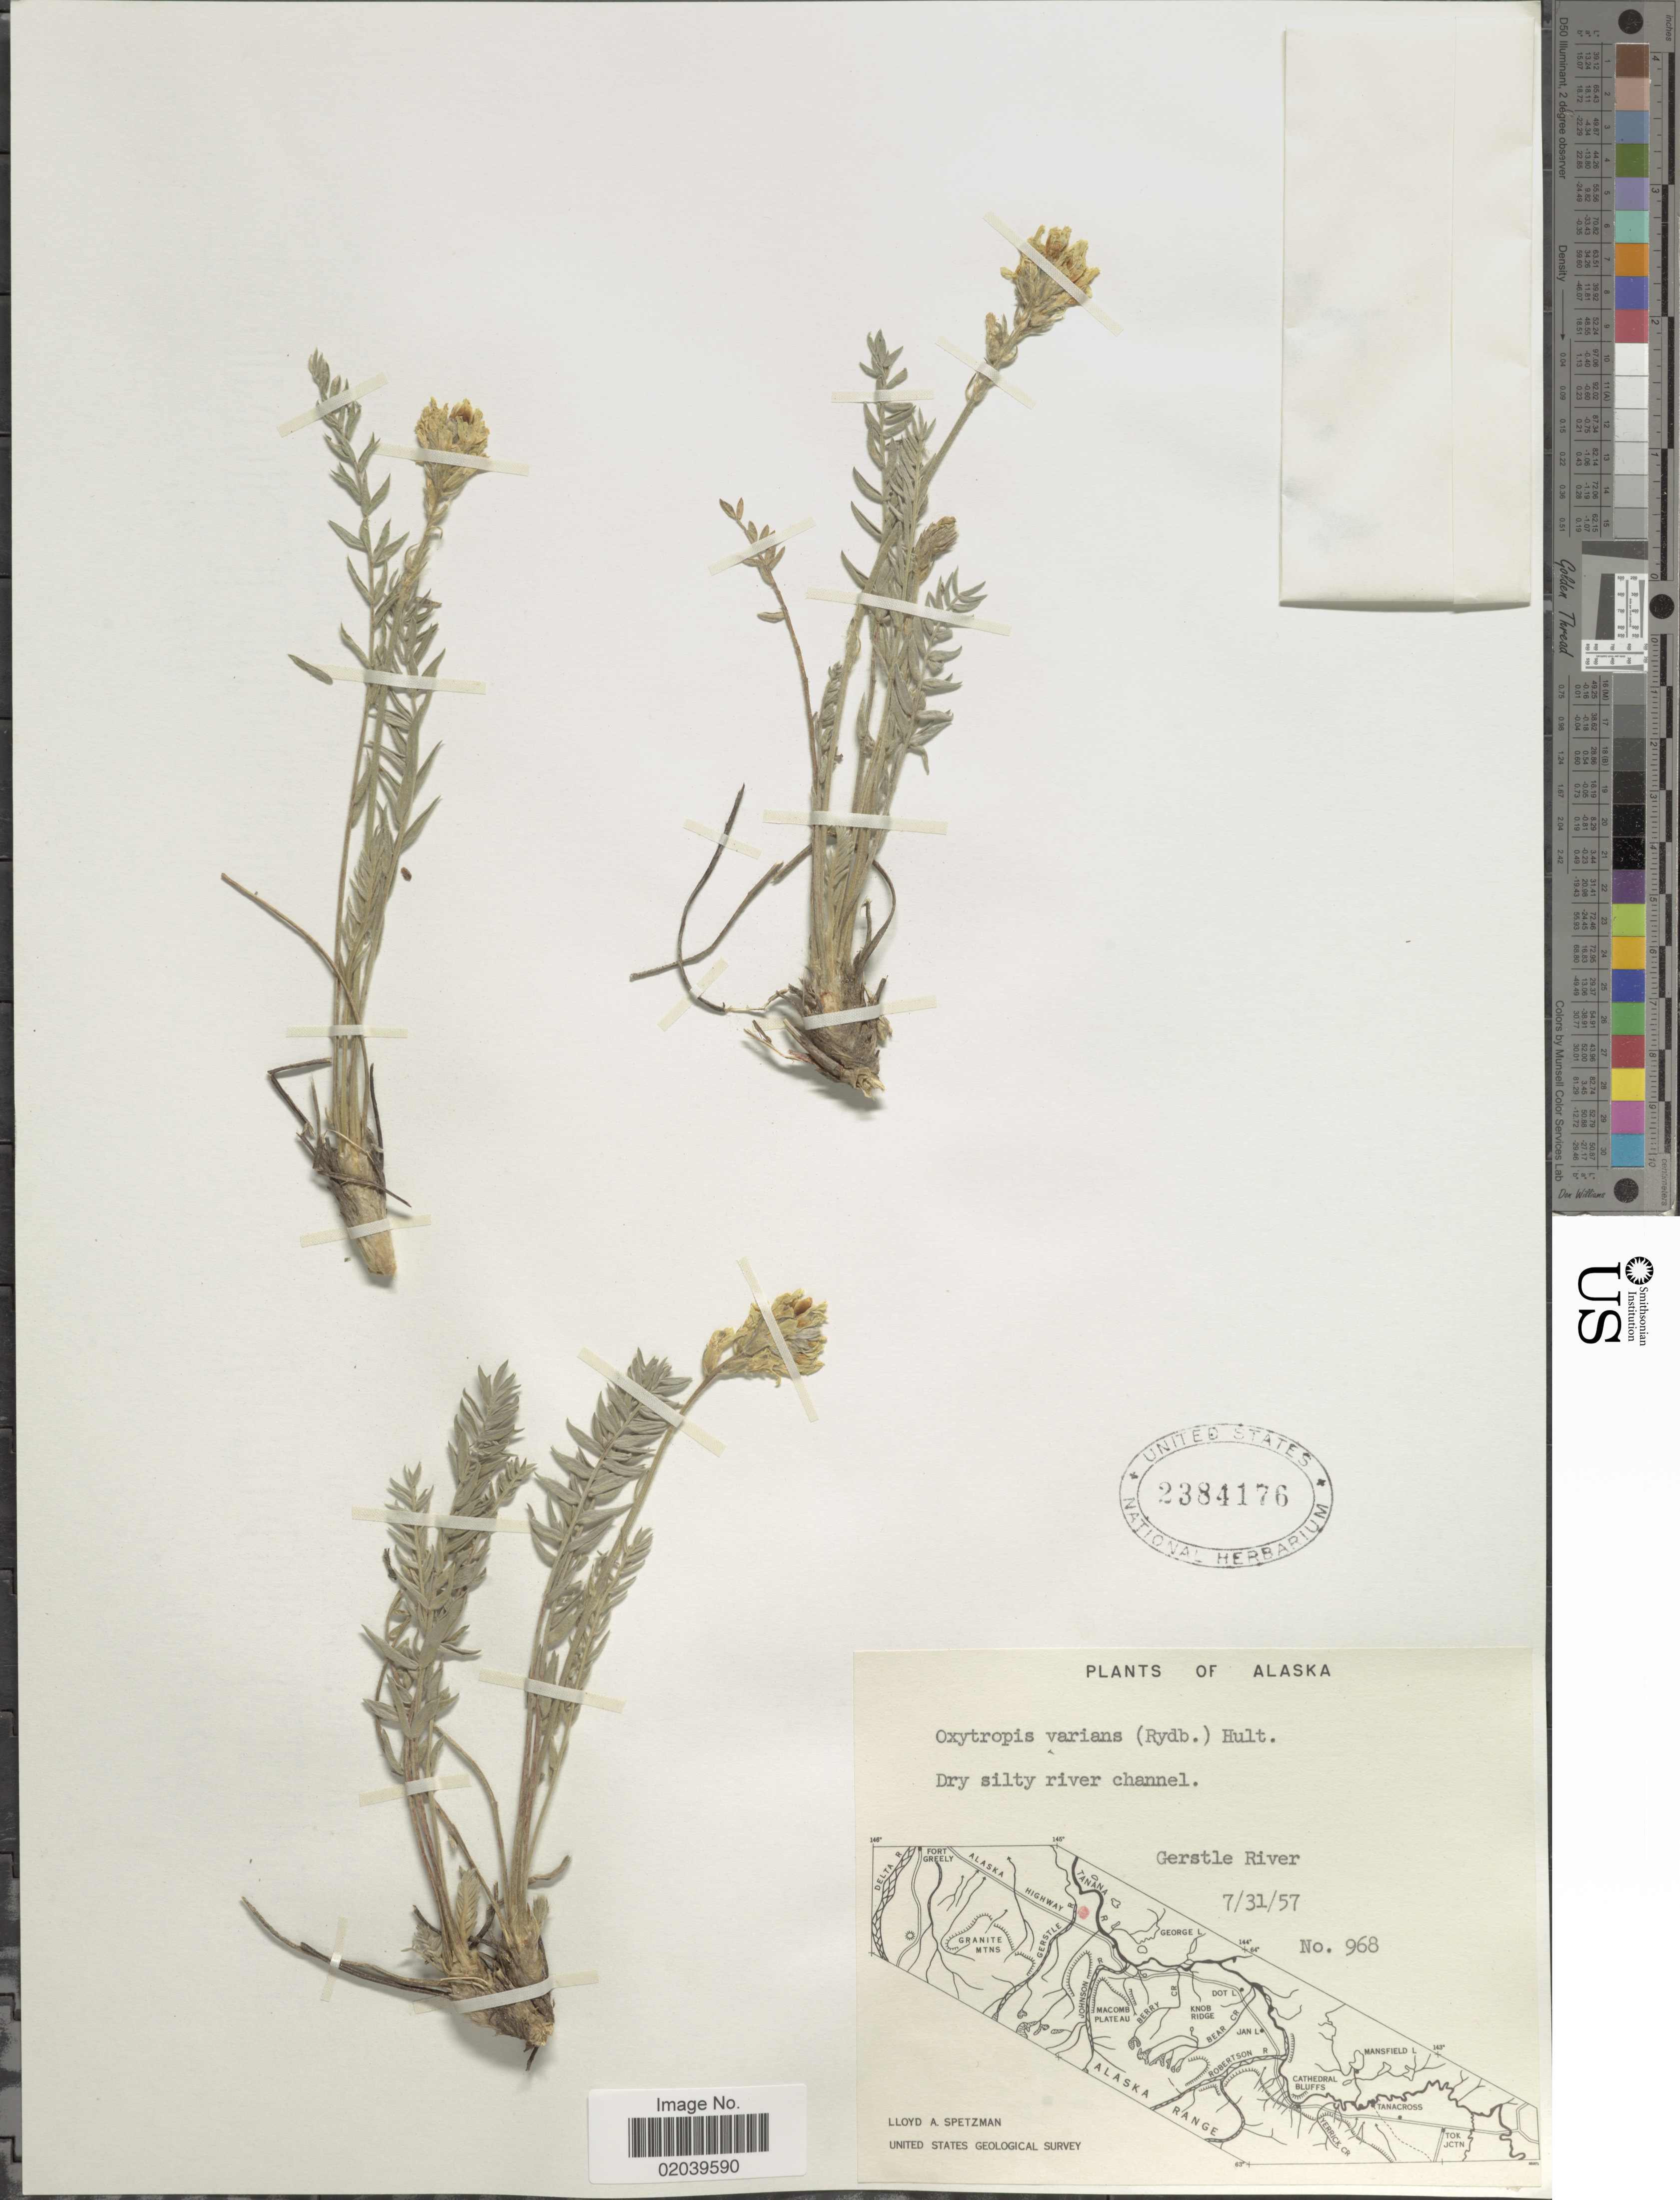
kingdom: Plantae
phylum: Tracheophyta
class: Magnoliopsida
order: Fabales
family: Fabaceae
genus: Oxytropis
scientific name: Oxytropis campestris var. varians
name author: (Rydb.) Barneby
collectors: L. Spetzman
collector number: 968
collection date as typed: Transcribed d/m/y: 31/7/57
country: United States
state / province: Alaska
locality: Gerstle River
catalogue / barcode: US 2384176